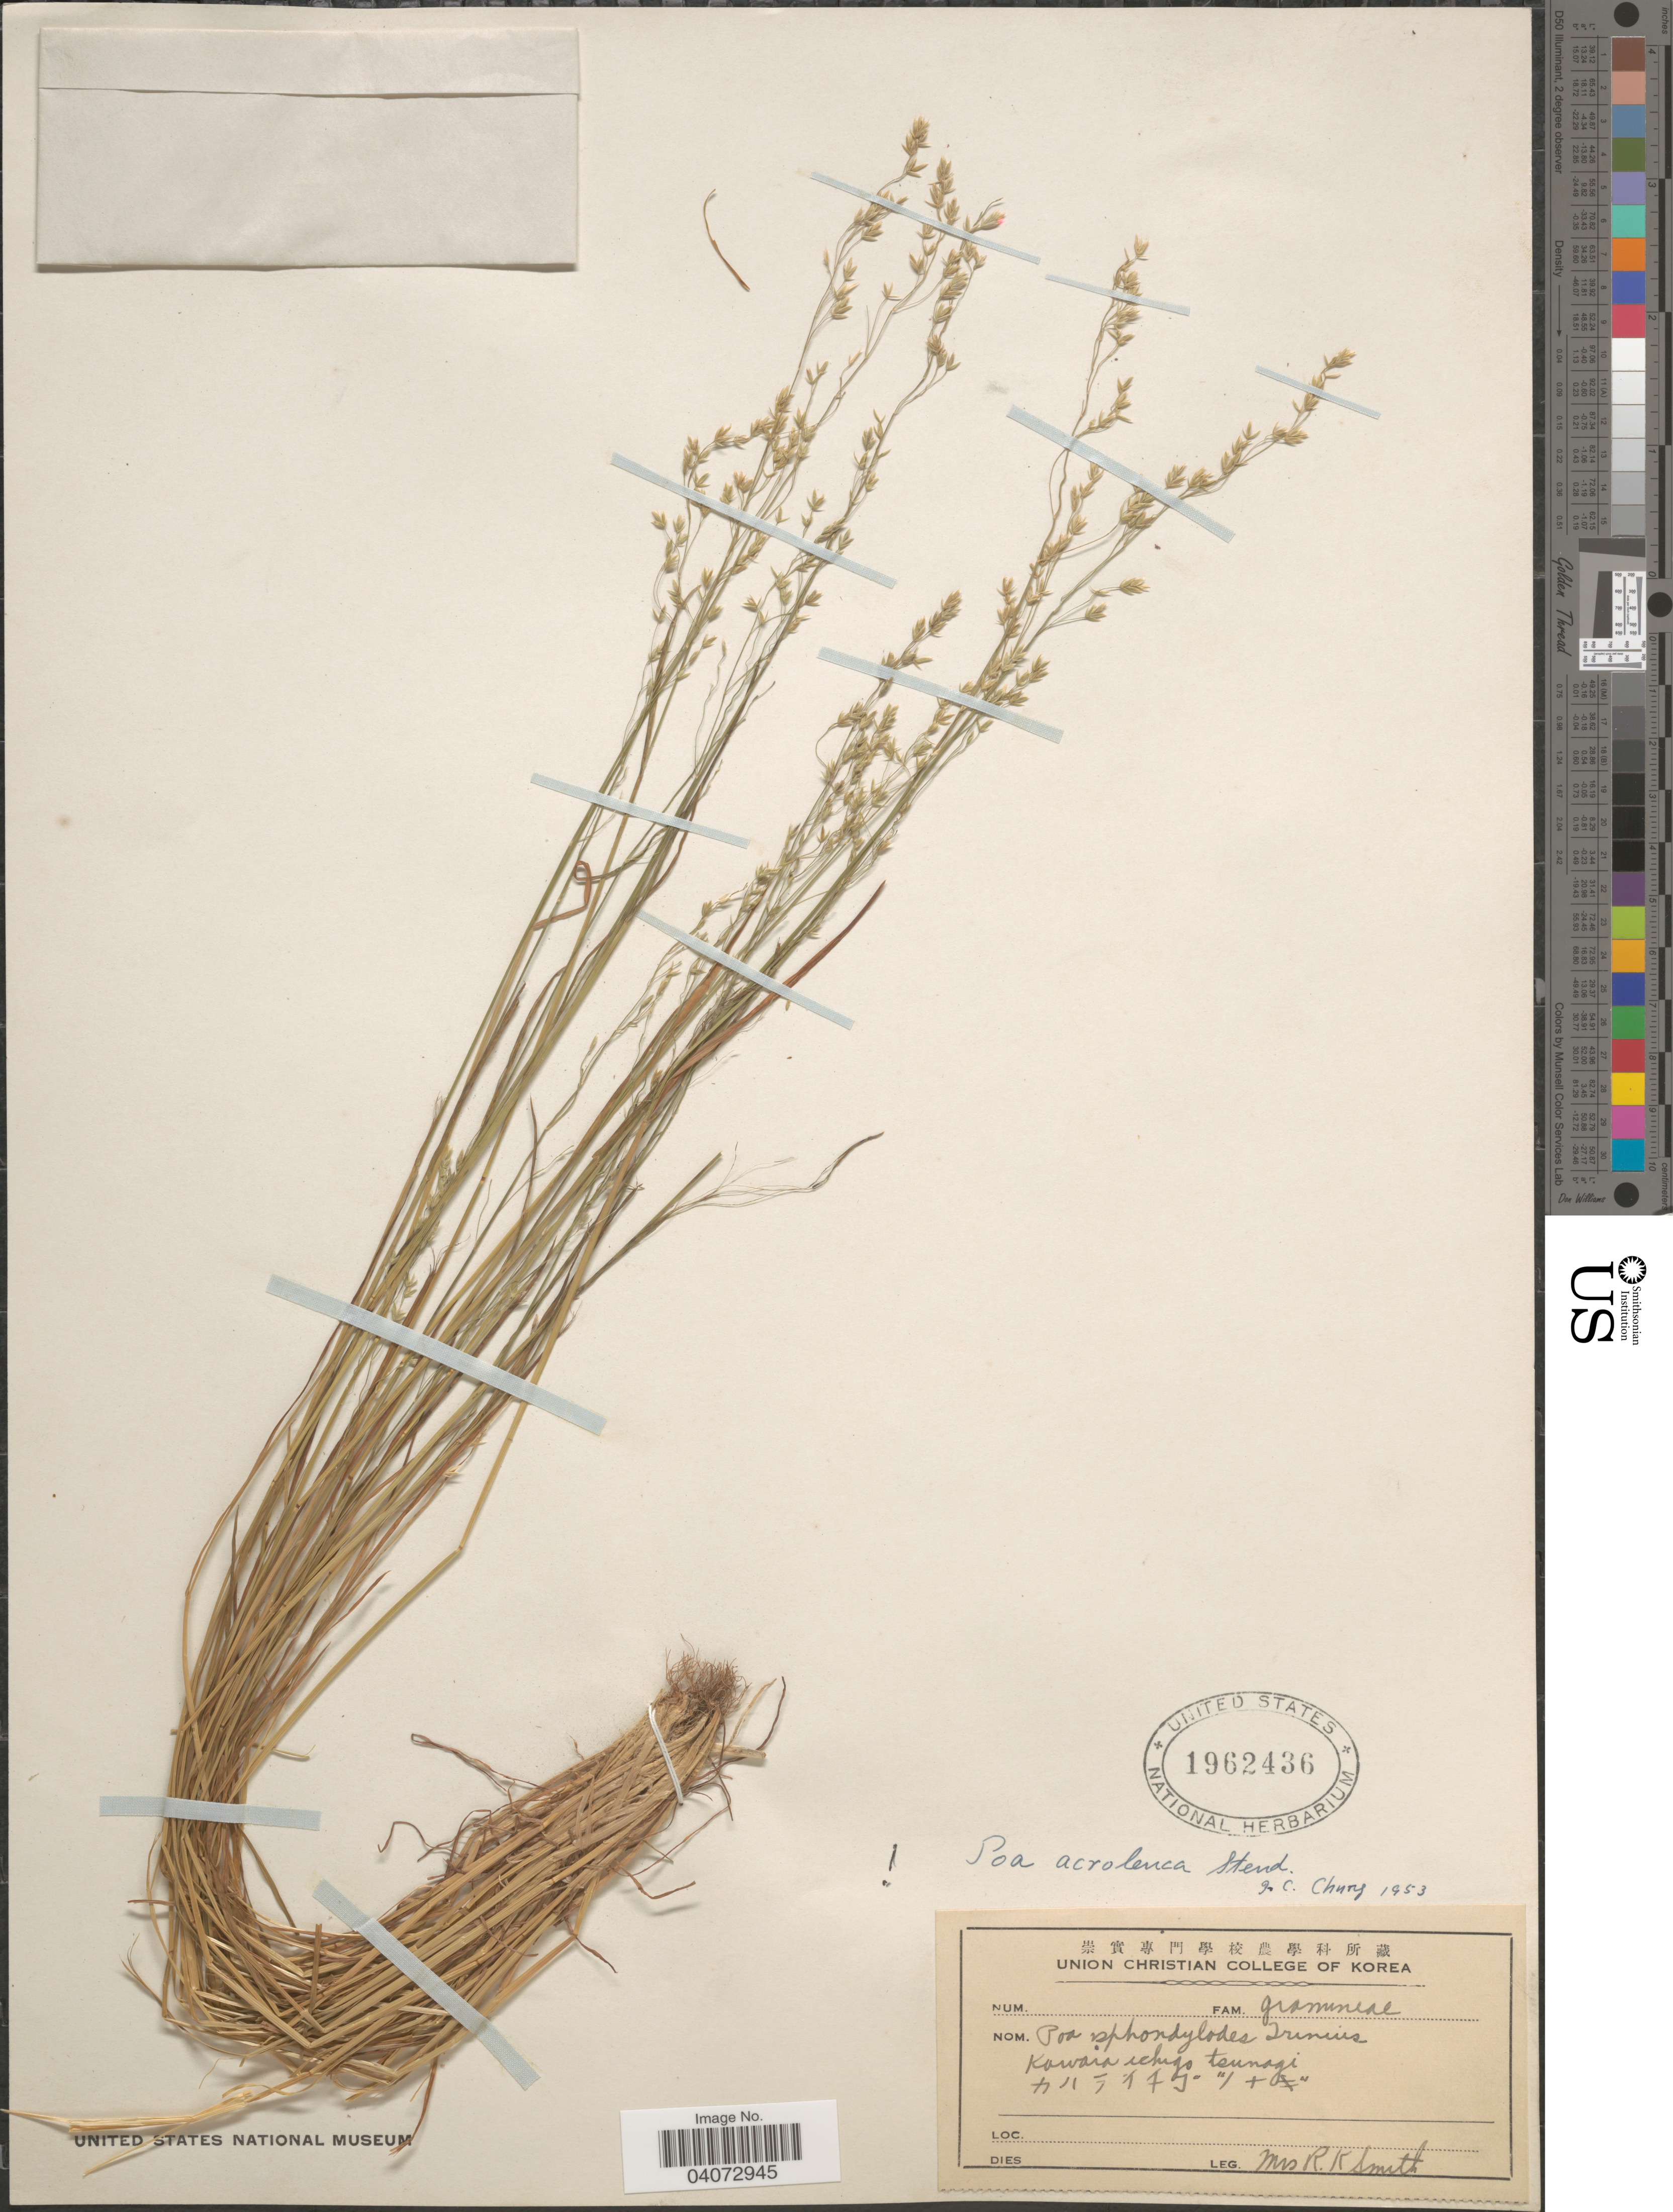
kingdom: Plantae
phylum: Tracheophyta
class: Liliopsida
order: Poales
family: Poaceae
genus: Poa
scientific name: Poa acroleuca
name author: Steud.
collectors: Mrs. R. K. Smith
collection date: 1933/1934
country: North Korea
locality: Kowaia ichigo teunagi.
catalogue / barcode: US 1962436